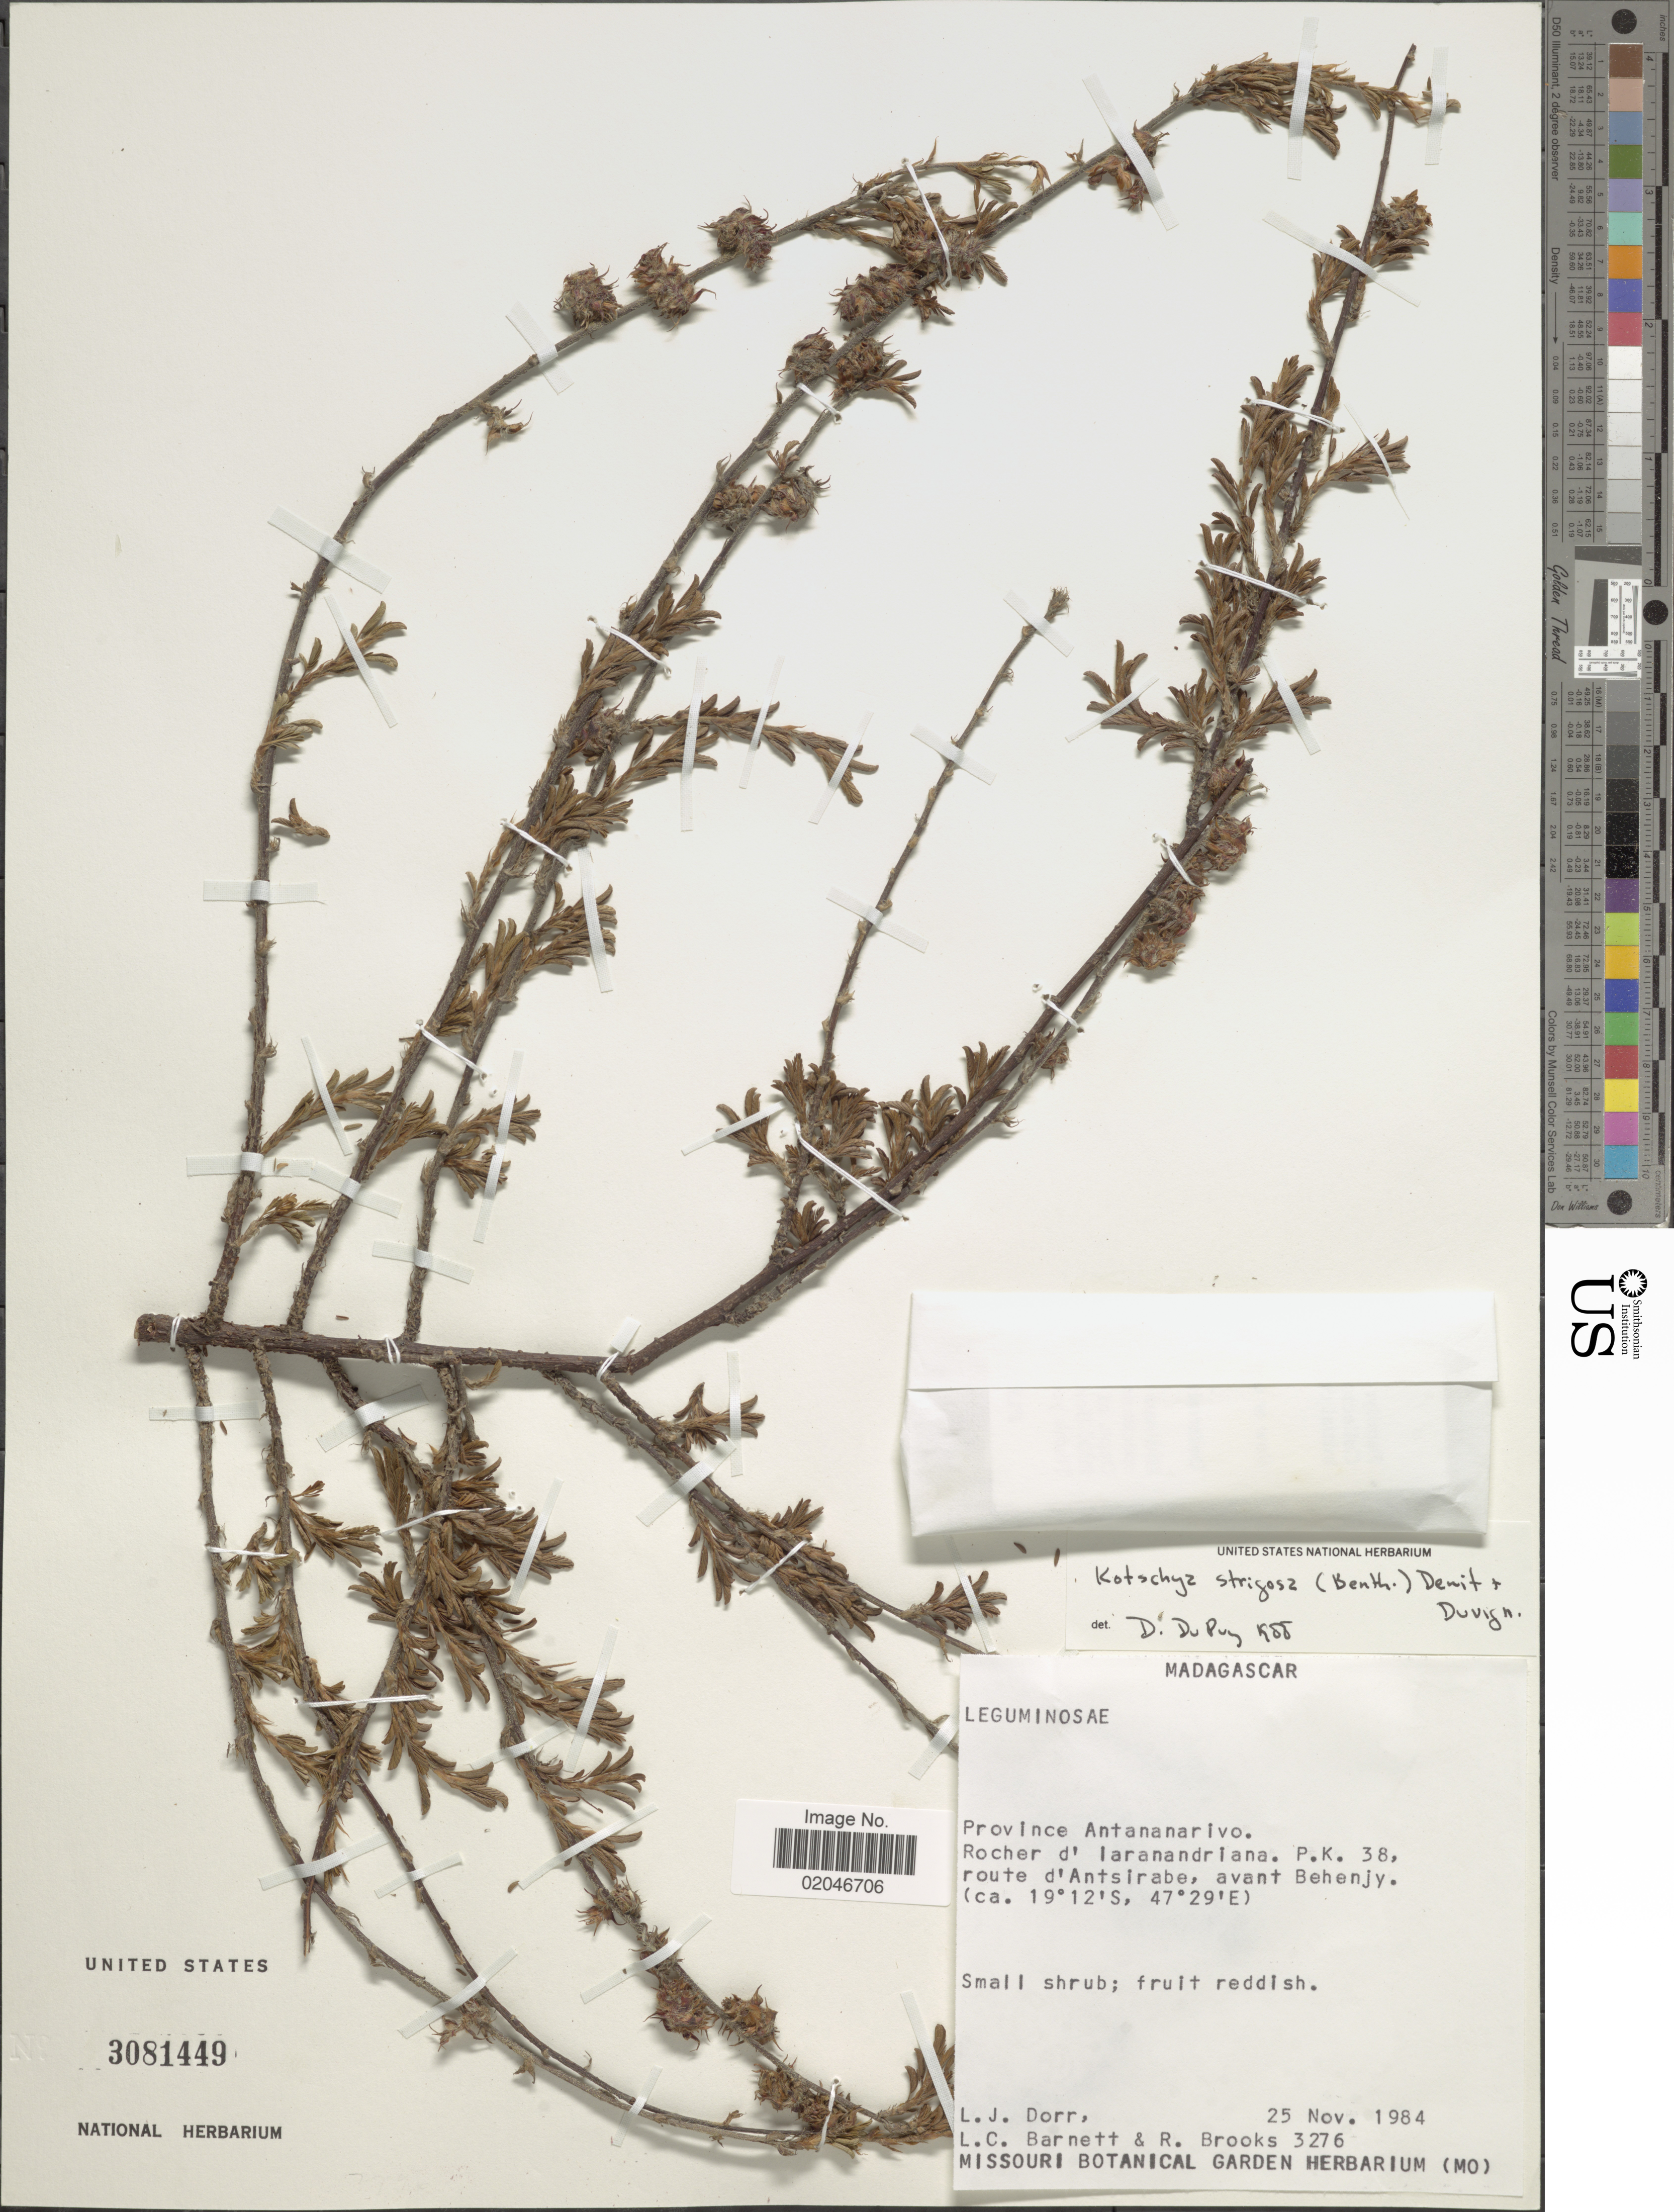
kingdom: Plantae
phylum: Tracheophyta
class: Magnoliopsida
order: Fabales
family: Fabaceae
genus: Kotschya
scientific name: Kotschya strigosa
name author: (Benth.) Dewit & P.A. Duvign.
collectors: L. J. Dorr, L. C. Barnett & R. Brooks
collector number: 3276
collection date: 1984-11-25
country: Madagascar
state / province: Vakinankaratra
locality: Rocher d'laranandriana. P.K. 38, route d'Antsirabe, avant Behemjy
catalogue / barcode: US 3081449